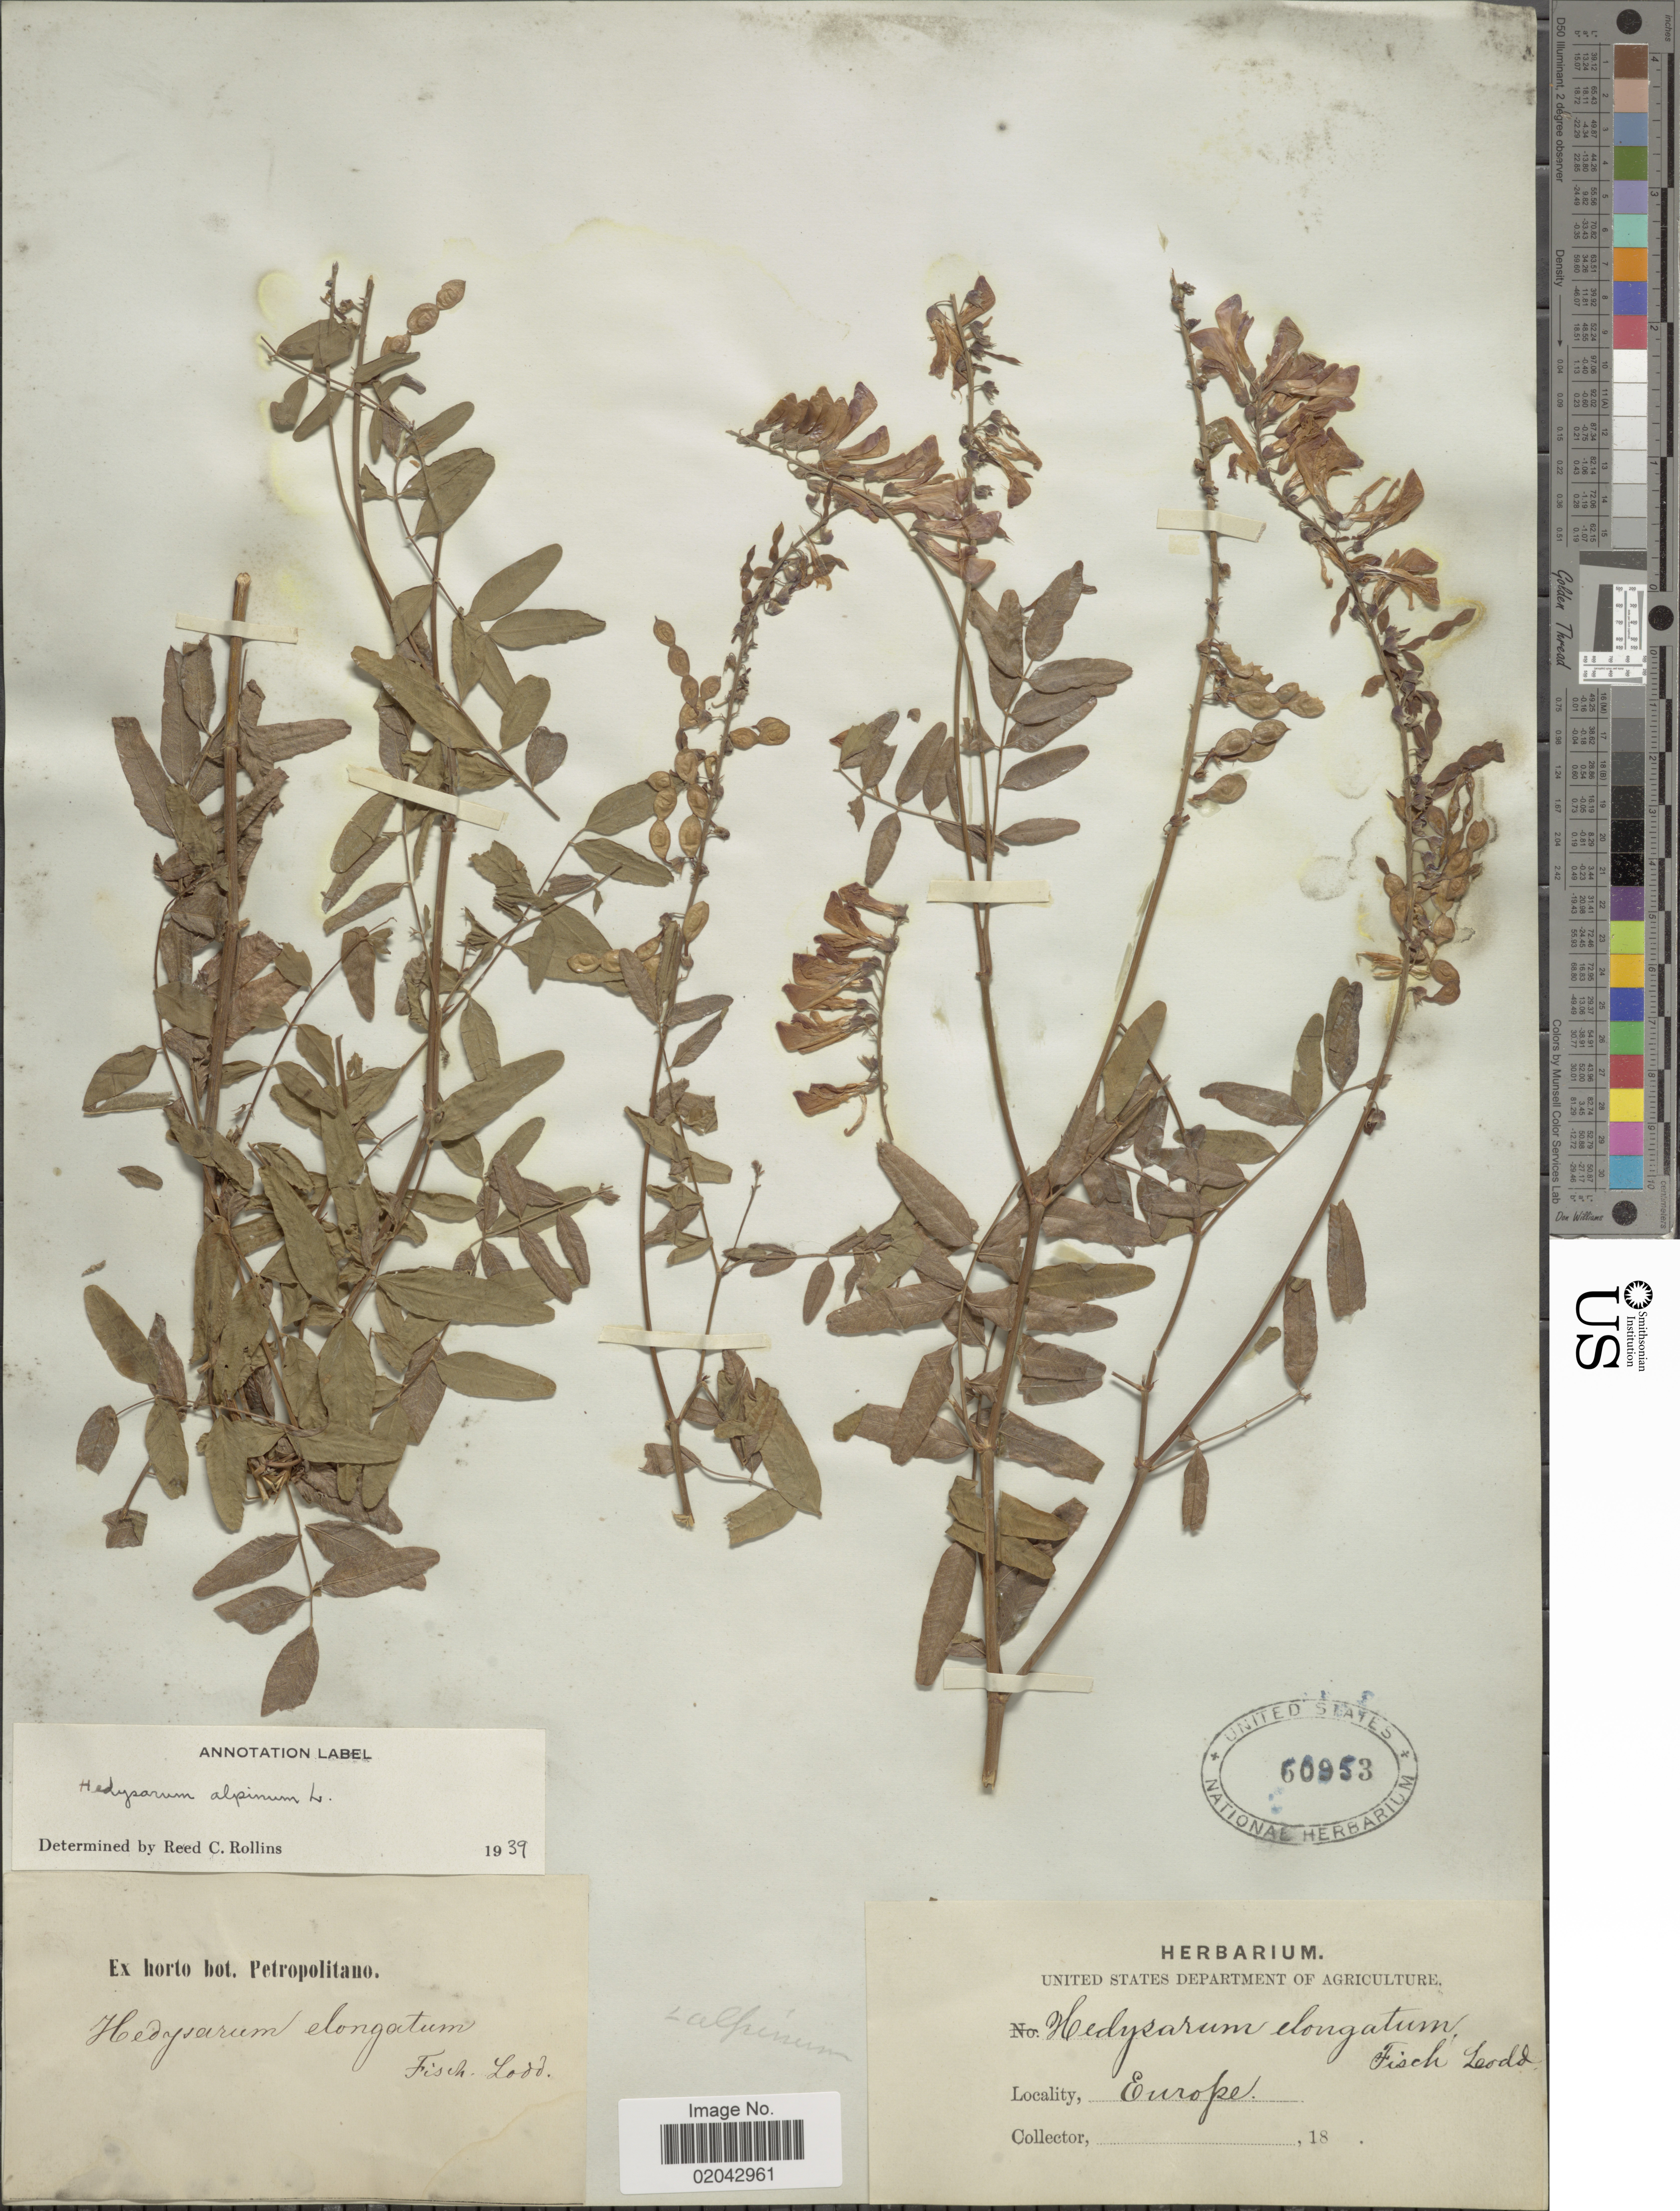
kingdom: Plantae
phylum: Tracheophyta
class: Magnoliopsida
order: Fabales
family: Fabaceae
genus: Hedysarum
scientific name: Hedysarum alpinum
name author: L.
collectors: ex Horto Bot. Petropolitano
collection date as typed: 18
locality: Europe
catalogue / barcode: US 50953